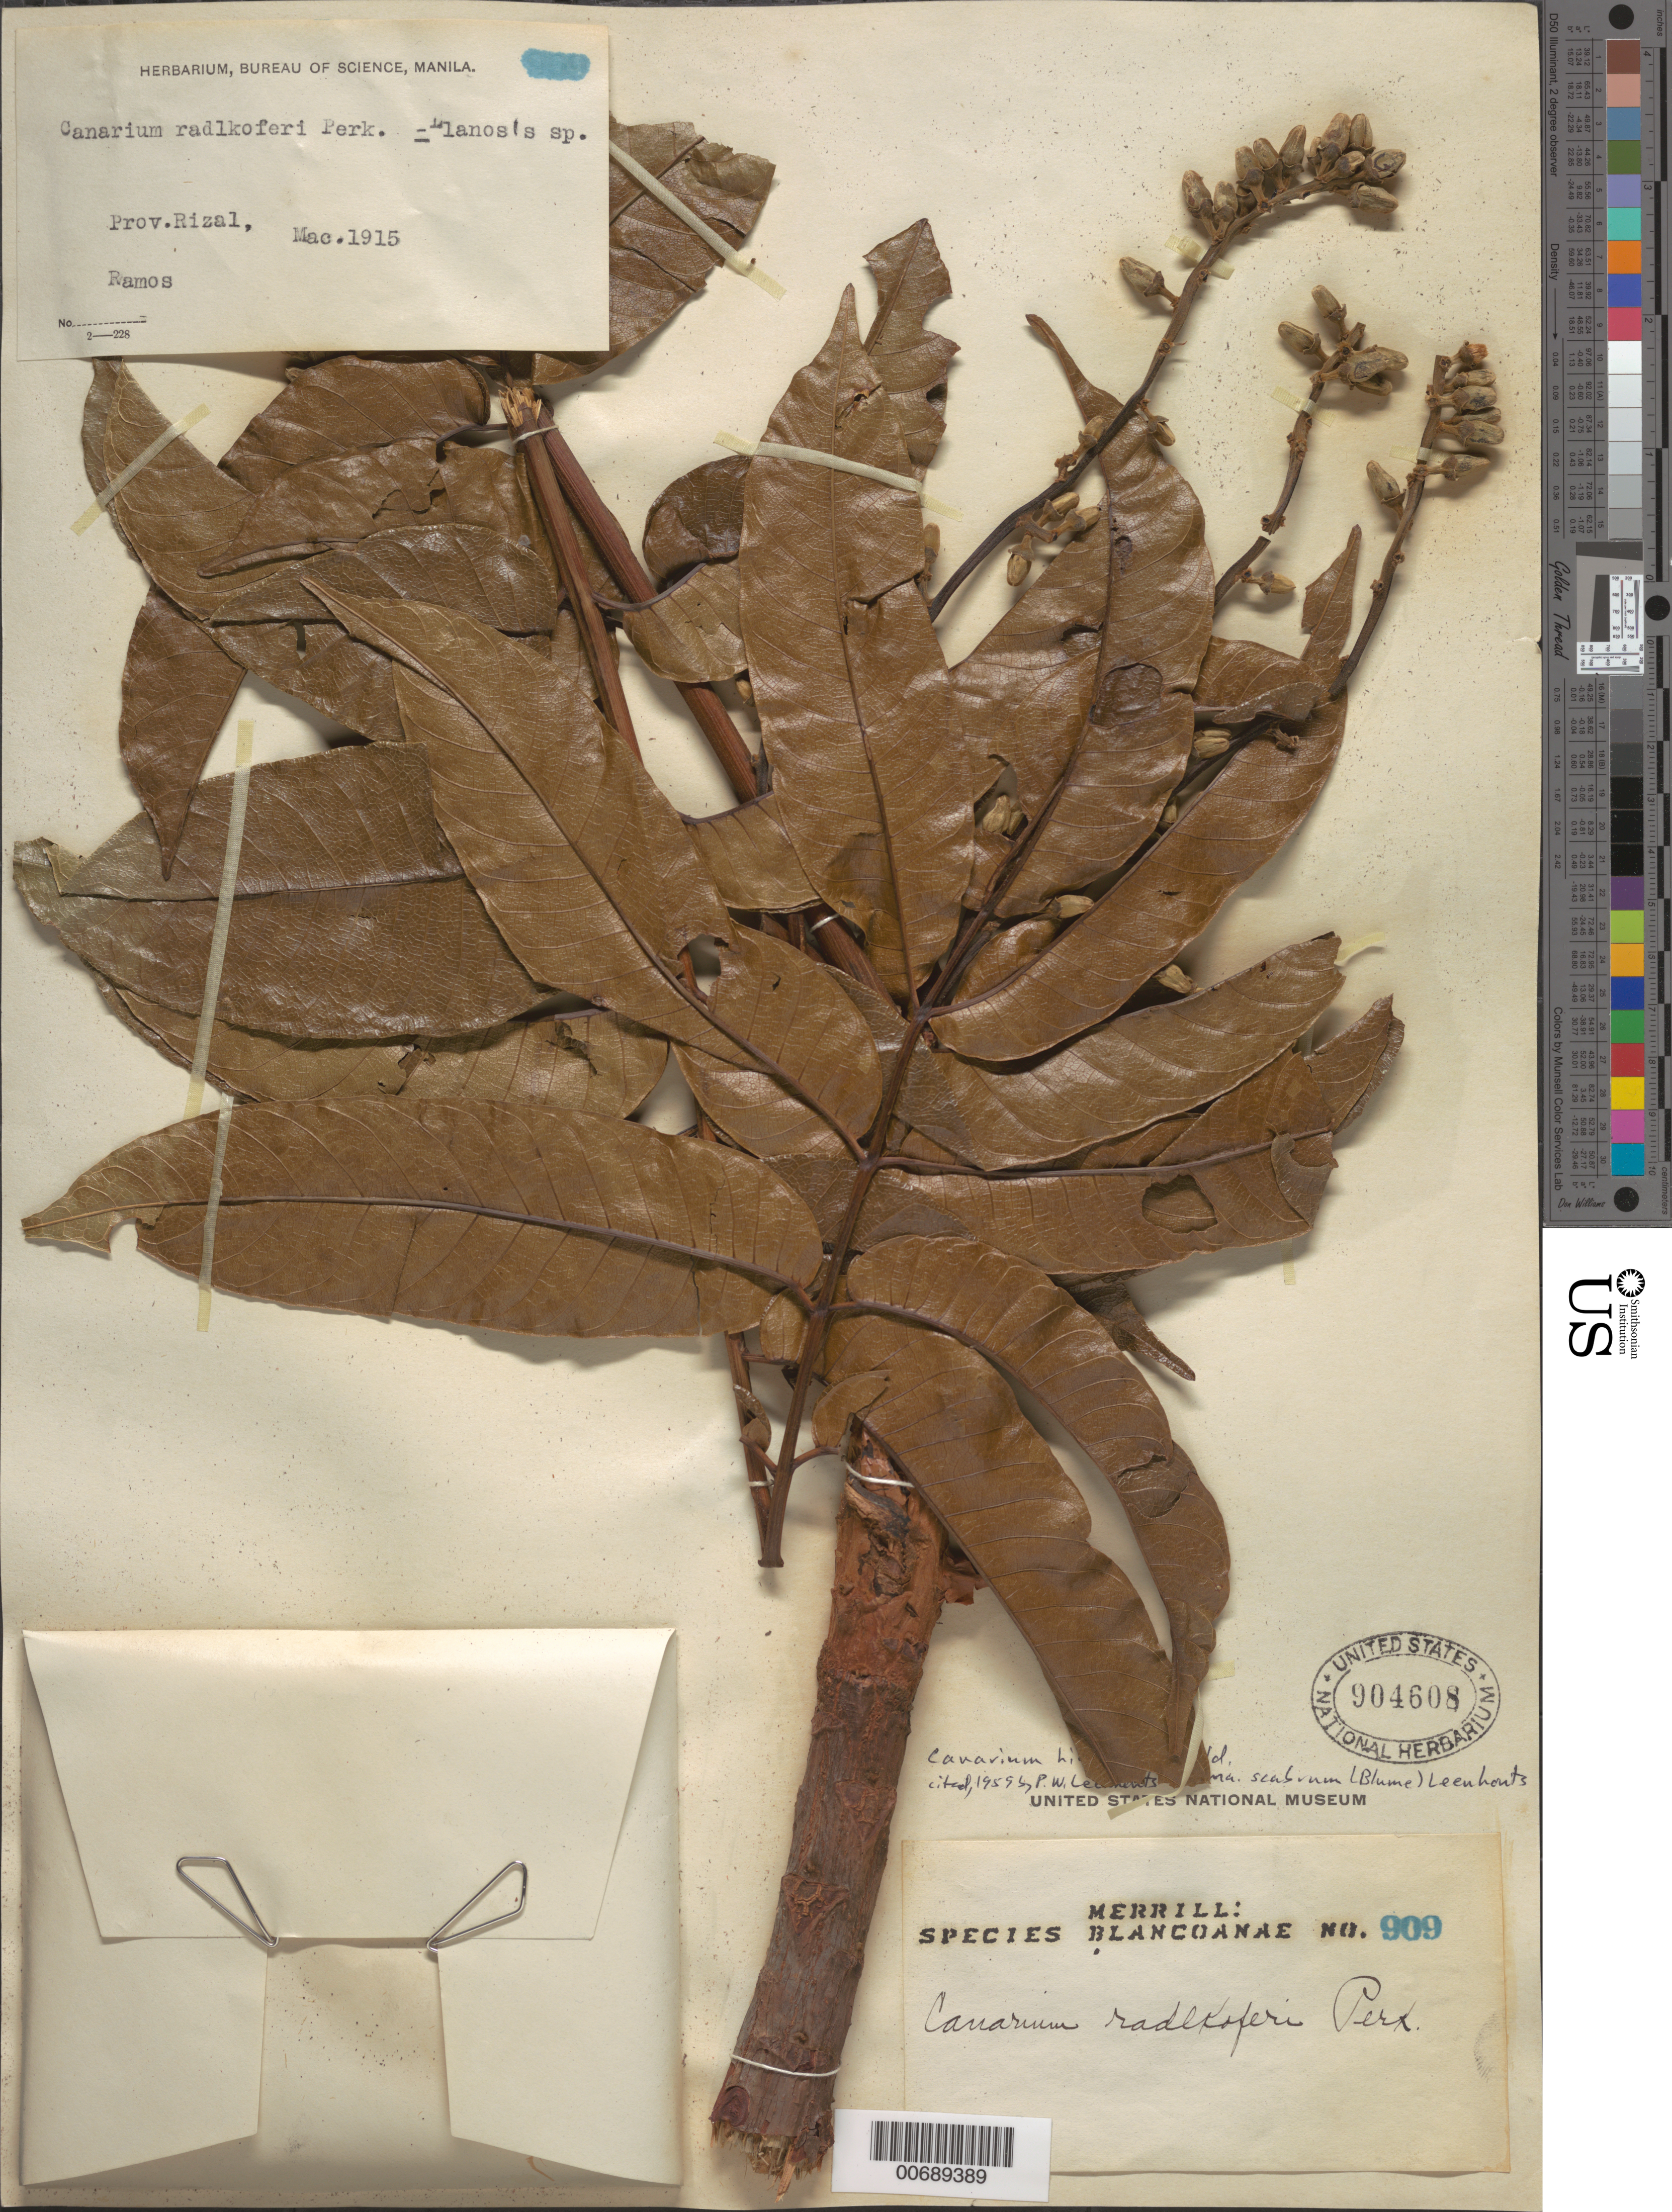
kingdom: Plantae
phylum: Tracheophyta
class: Magnoliopsida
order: Sapindales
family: Burseraceae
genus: Canarium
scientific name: Canarium hirsutum f. scabrum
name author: (Blume) Leenh.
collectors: M. Ramos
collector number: Sp. Blancoan. 0909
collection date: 1915-03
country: Philippines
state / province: Calabarzon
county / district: Rizal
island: Luzon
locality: Antipolo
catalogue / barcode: US 904608